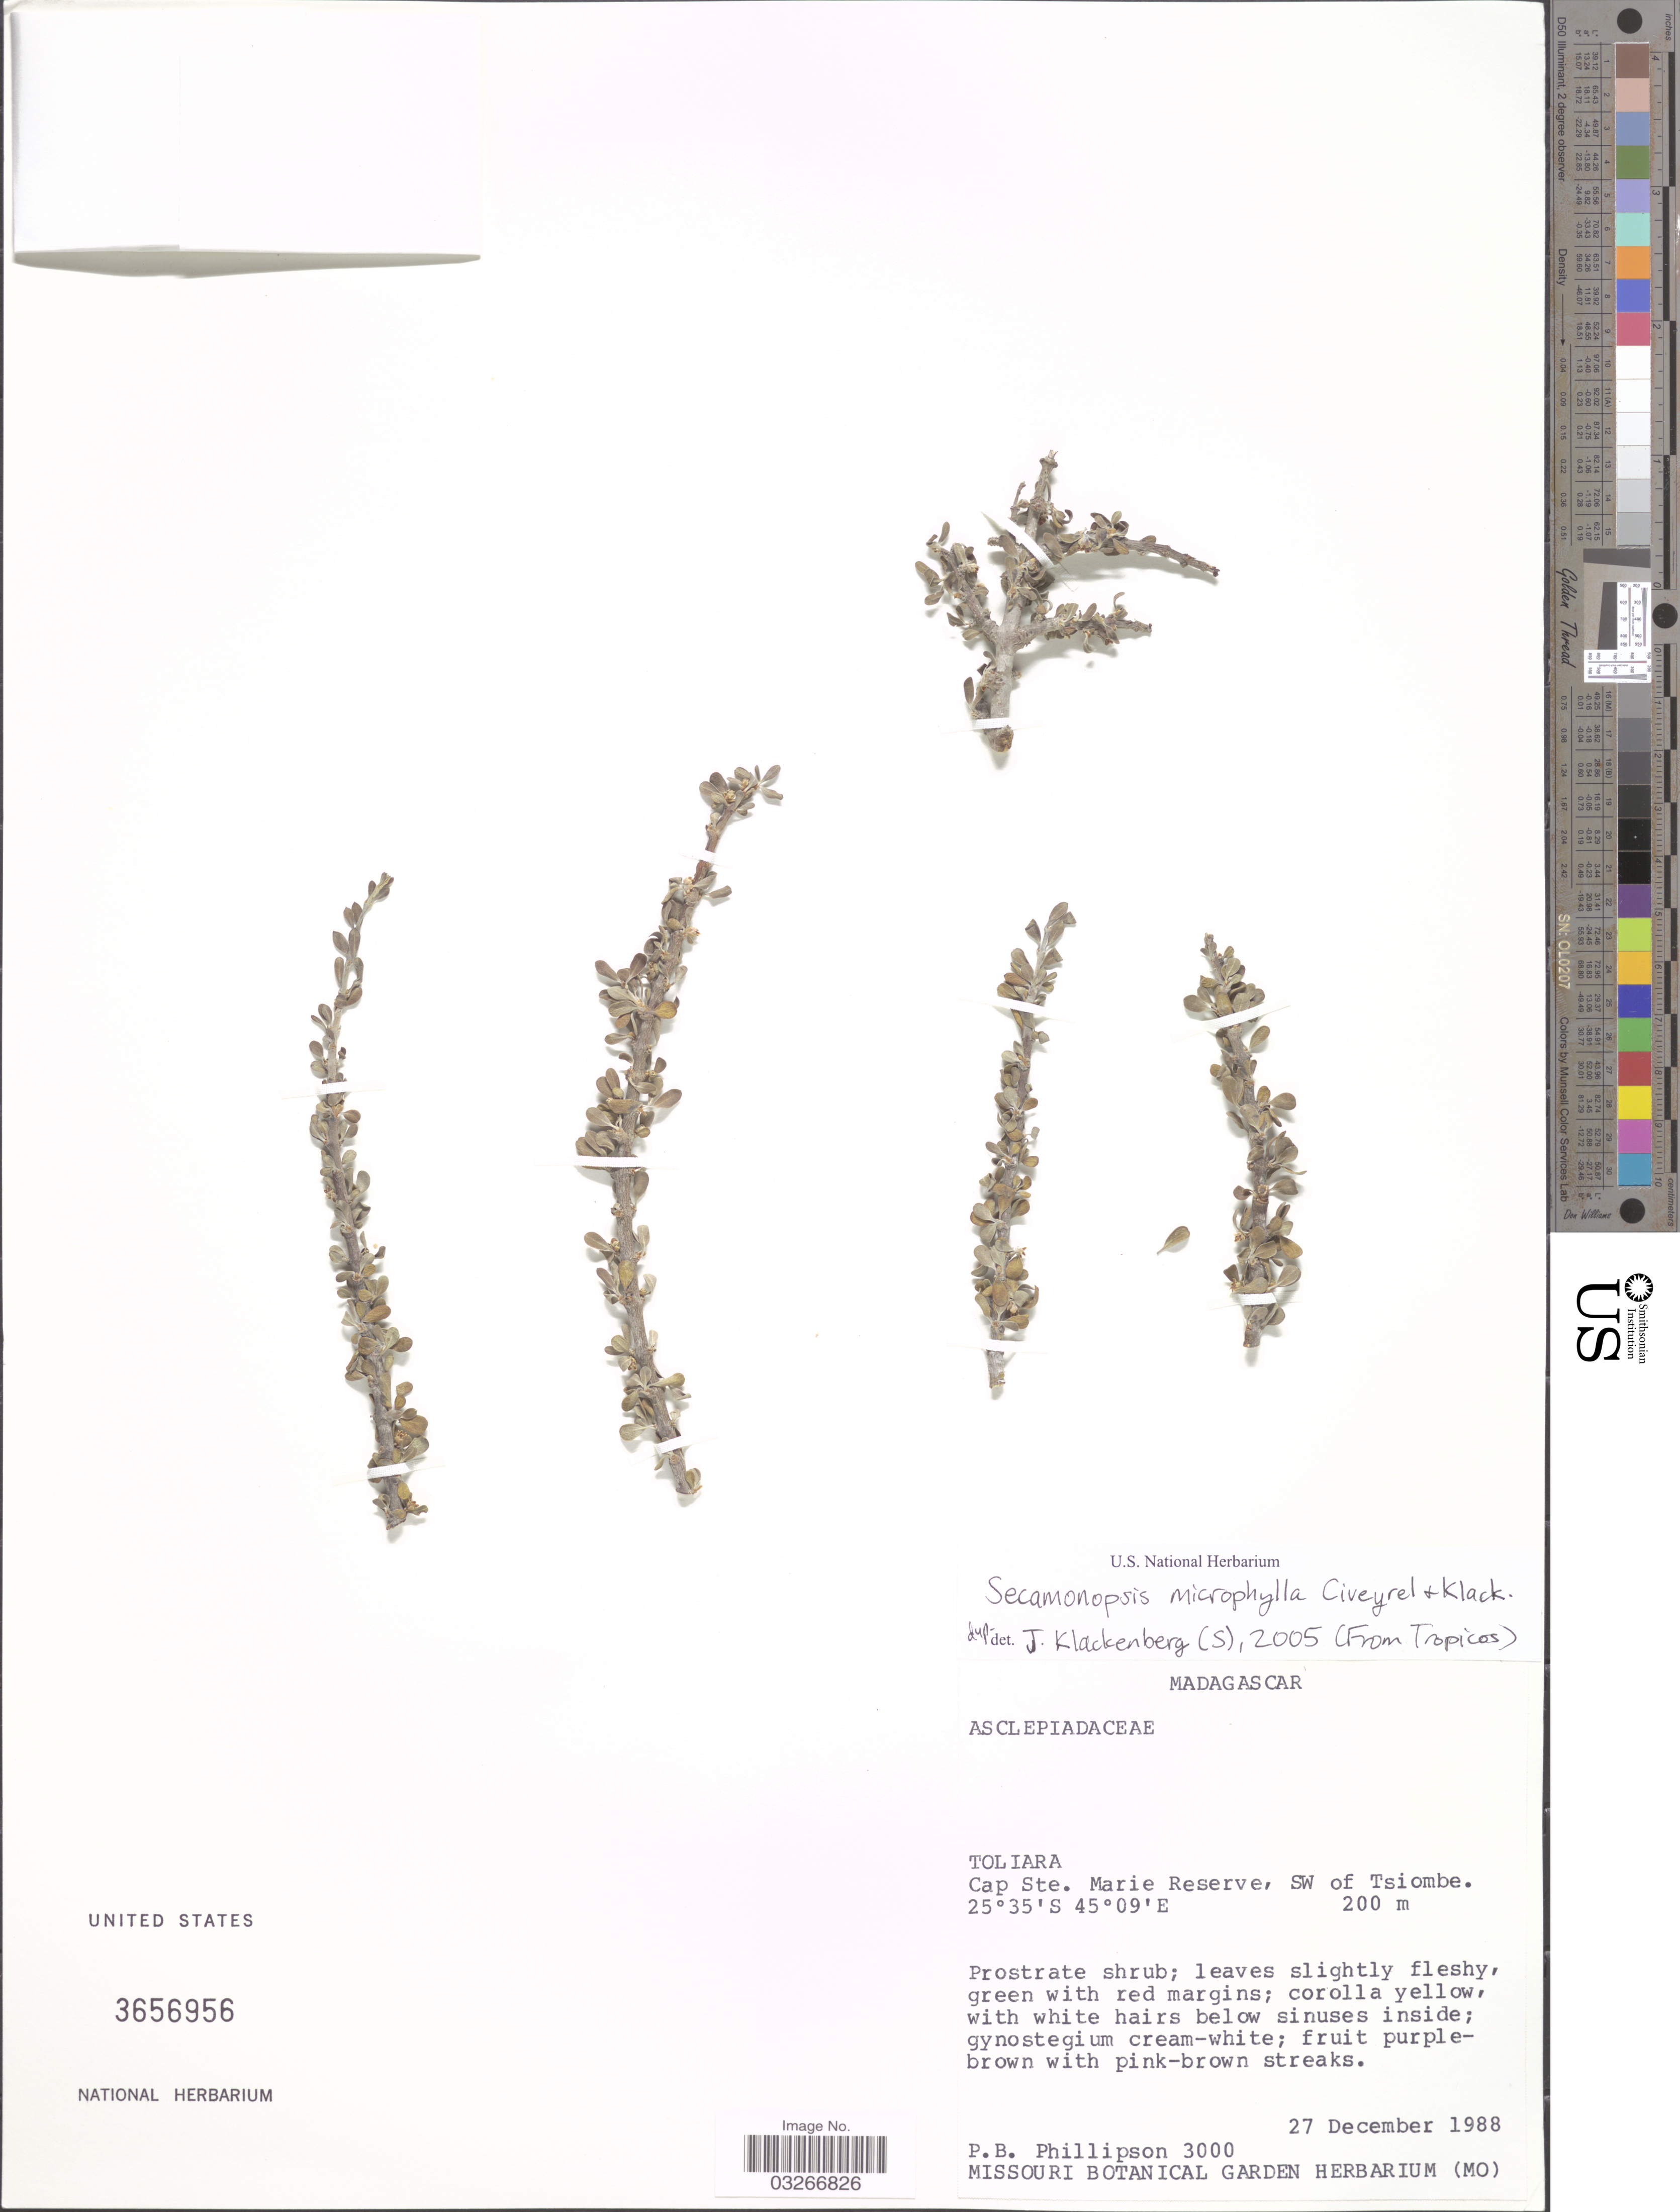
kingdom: Plantae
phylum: Tracheophyta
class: Magnoliopsida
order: Gentianales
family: Apocynaceae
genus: Secamonopsis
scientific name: Secamonopsis microphylla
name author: Civeyrel & Klack.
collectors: P. B. Phillipson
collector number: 3000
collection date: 1988-12-27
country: Madagascar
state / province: Androy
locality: Cap Ste. Marie Reserve, SW of Tsiombe.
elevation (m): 200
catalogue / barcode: US 3656956